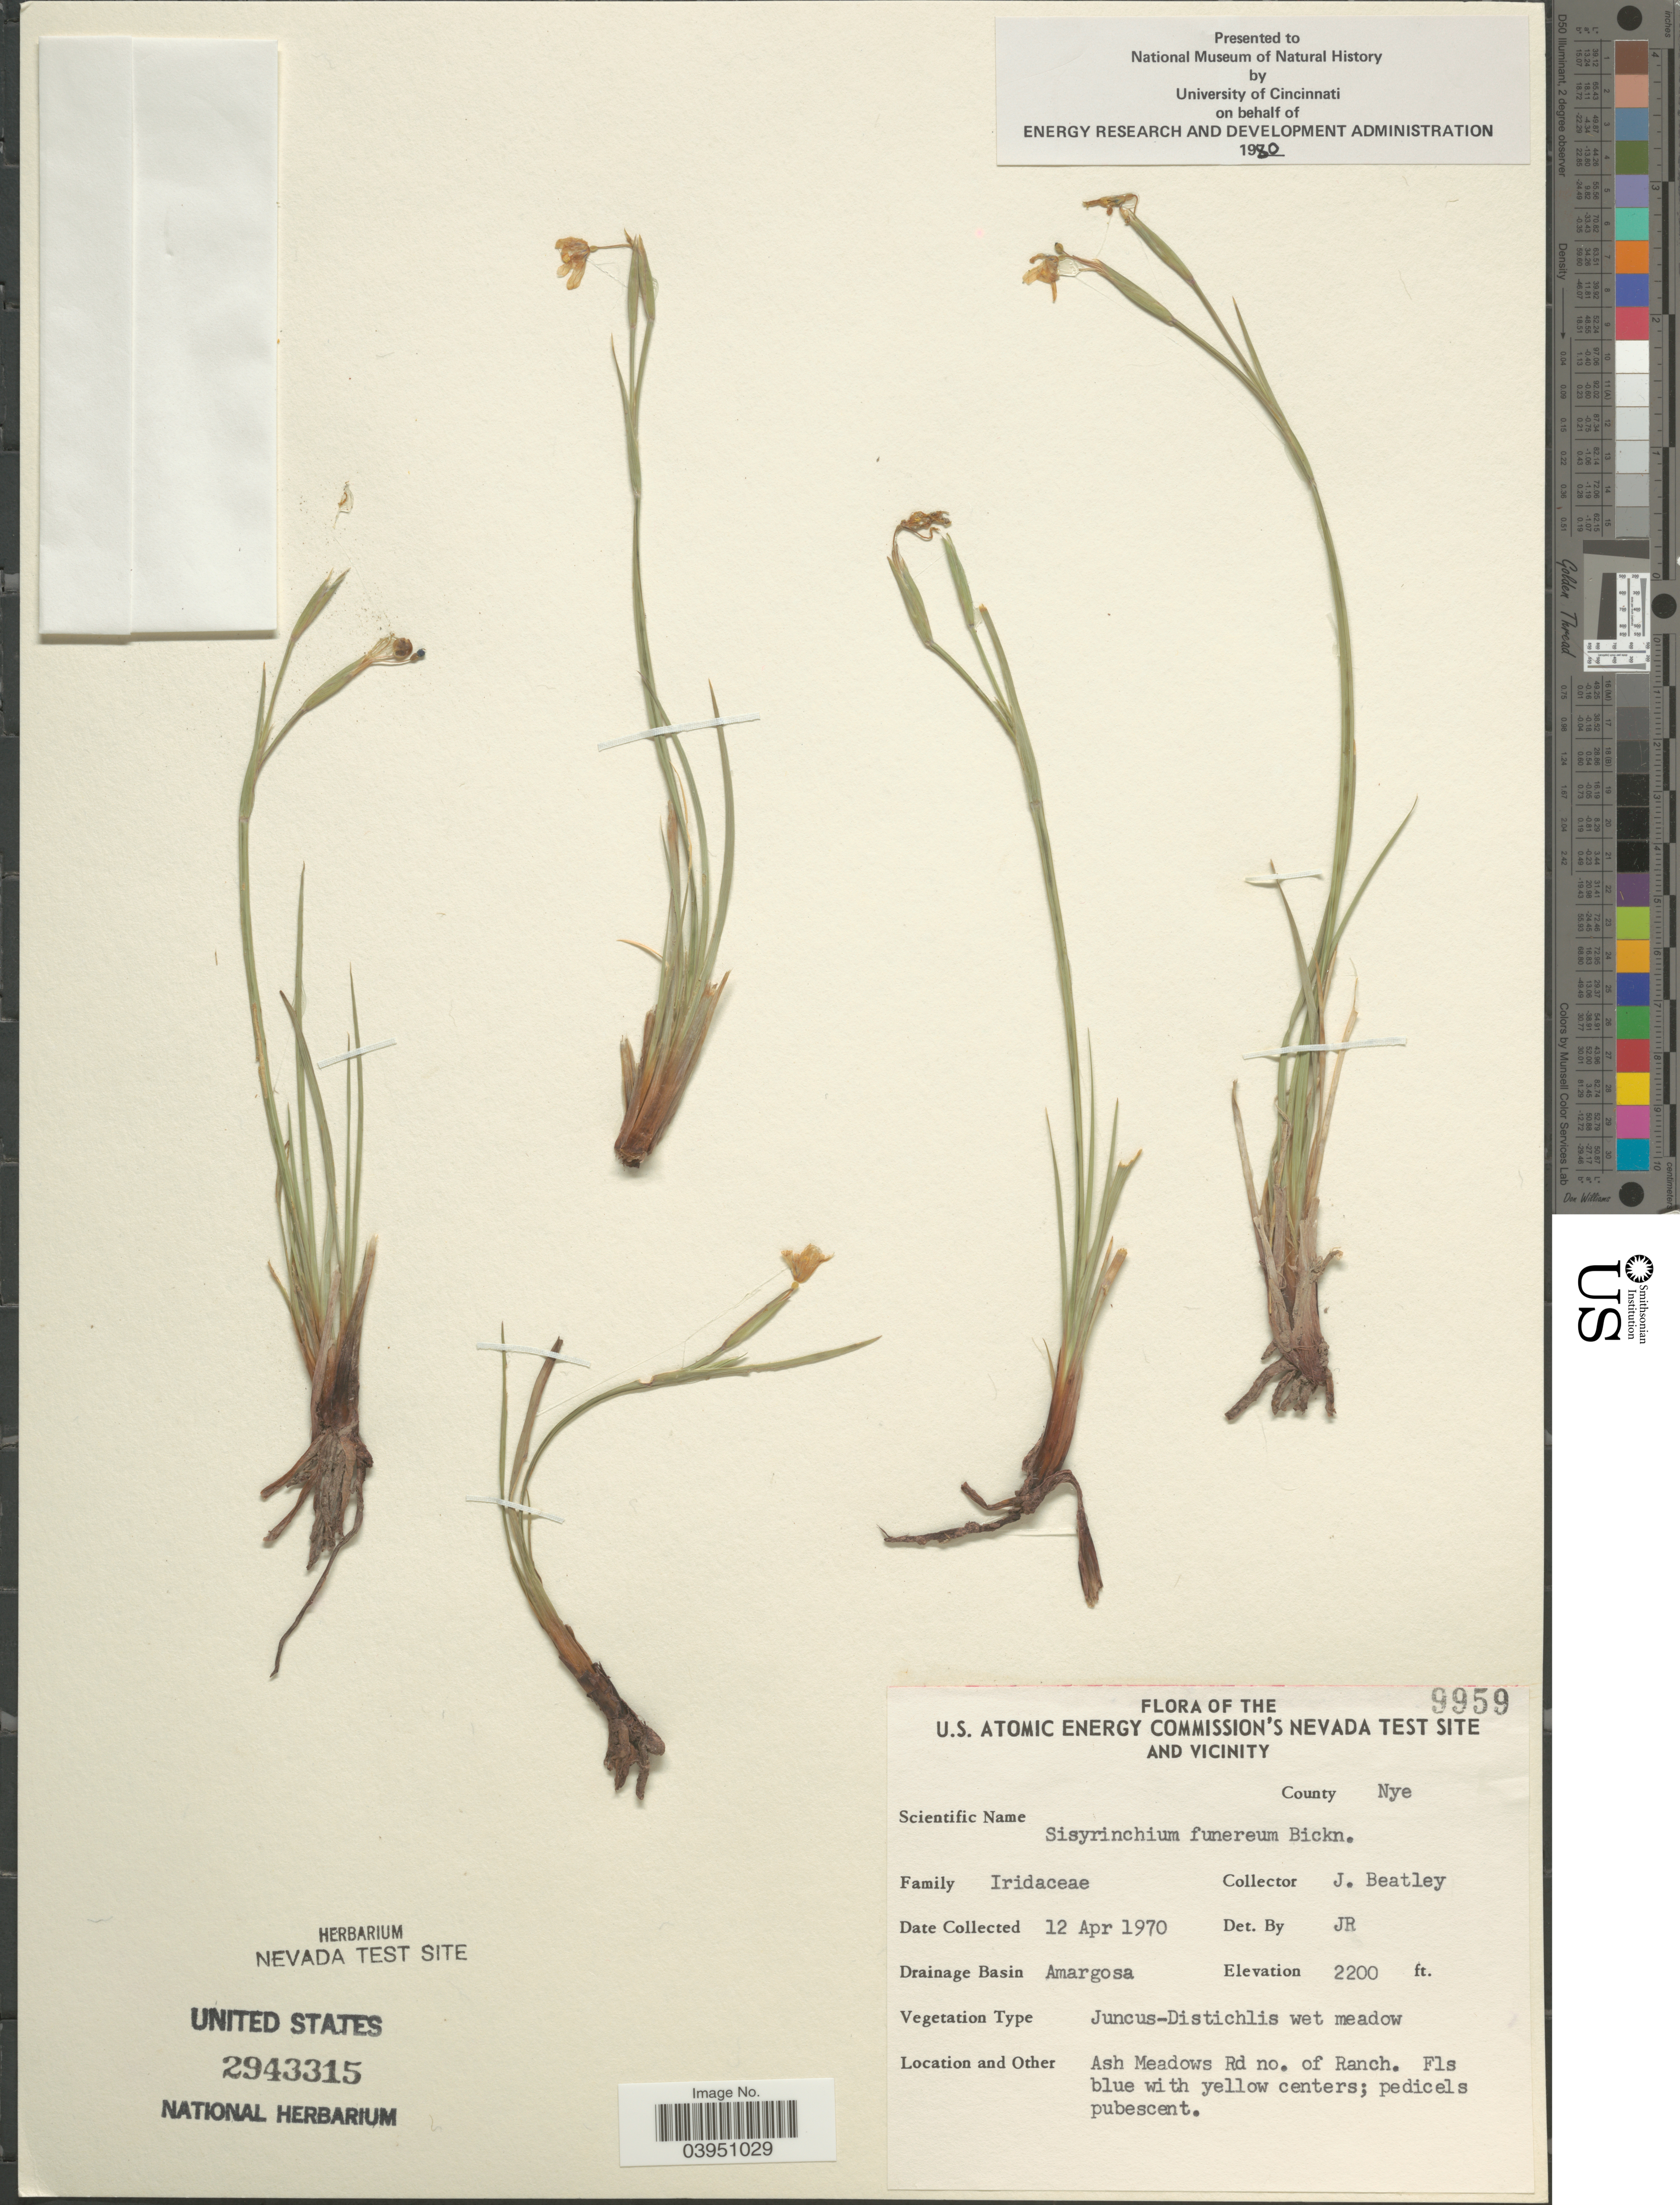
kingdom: Plantae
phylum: Tracheophyta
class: Liliopsida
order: Asparagales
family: Iridaceae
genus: Sisyrinchium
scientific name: Sisyrinchium funereum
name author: E.P. Bicknell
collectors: J. C. Beatley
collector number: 9959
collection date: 1970-04-12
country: United States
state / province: Nevada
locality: U.S. Atomic Energy Commission's Nevada Test Site and Vicinity. County Nye. Drainage Basin Amargosa. Ash Meadows Rd no. of Ranch.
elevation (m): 671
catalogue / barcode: US 2943315